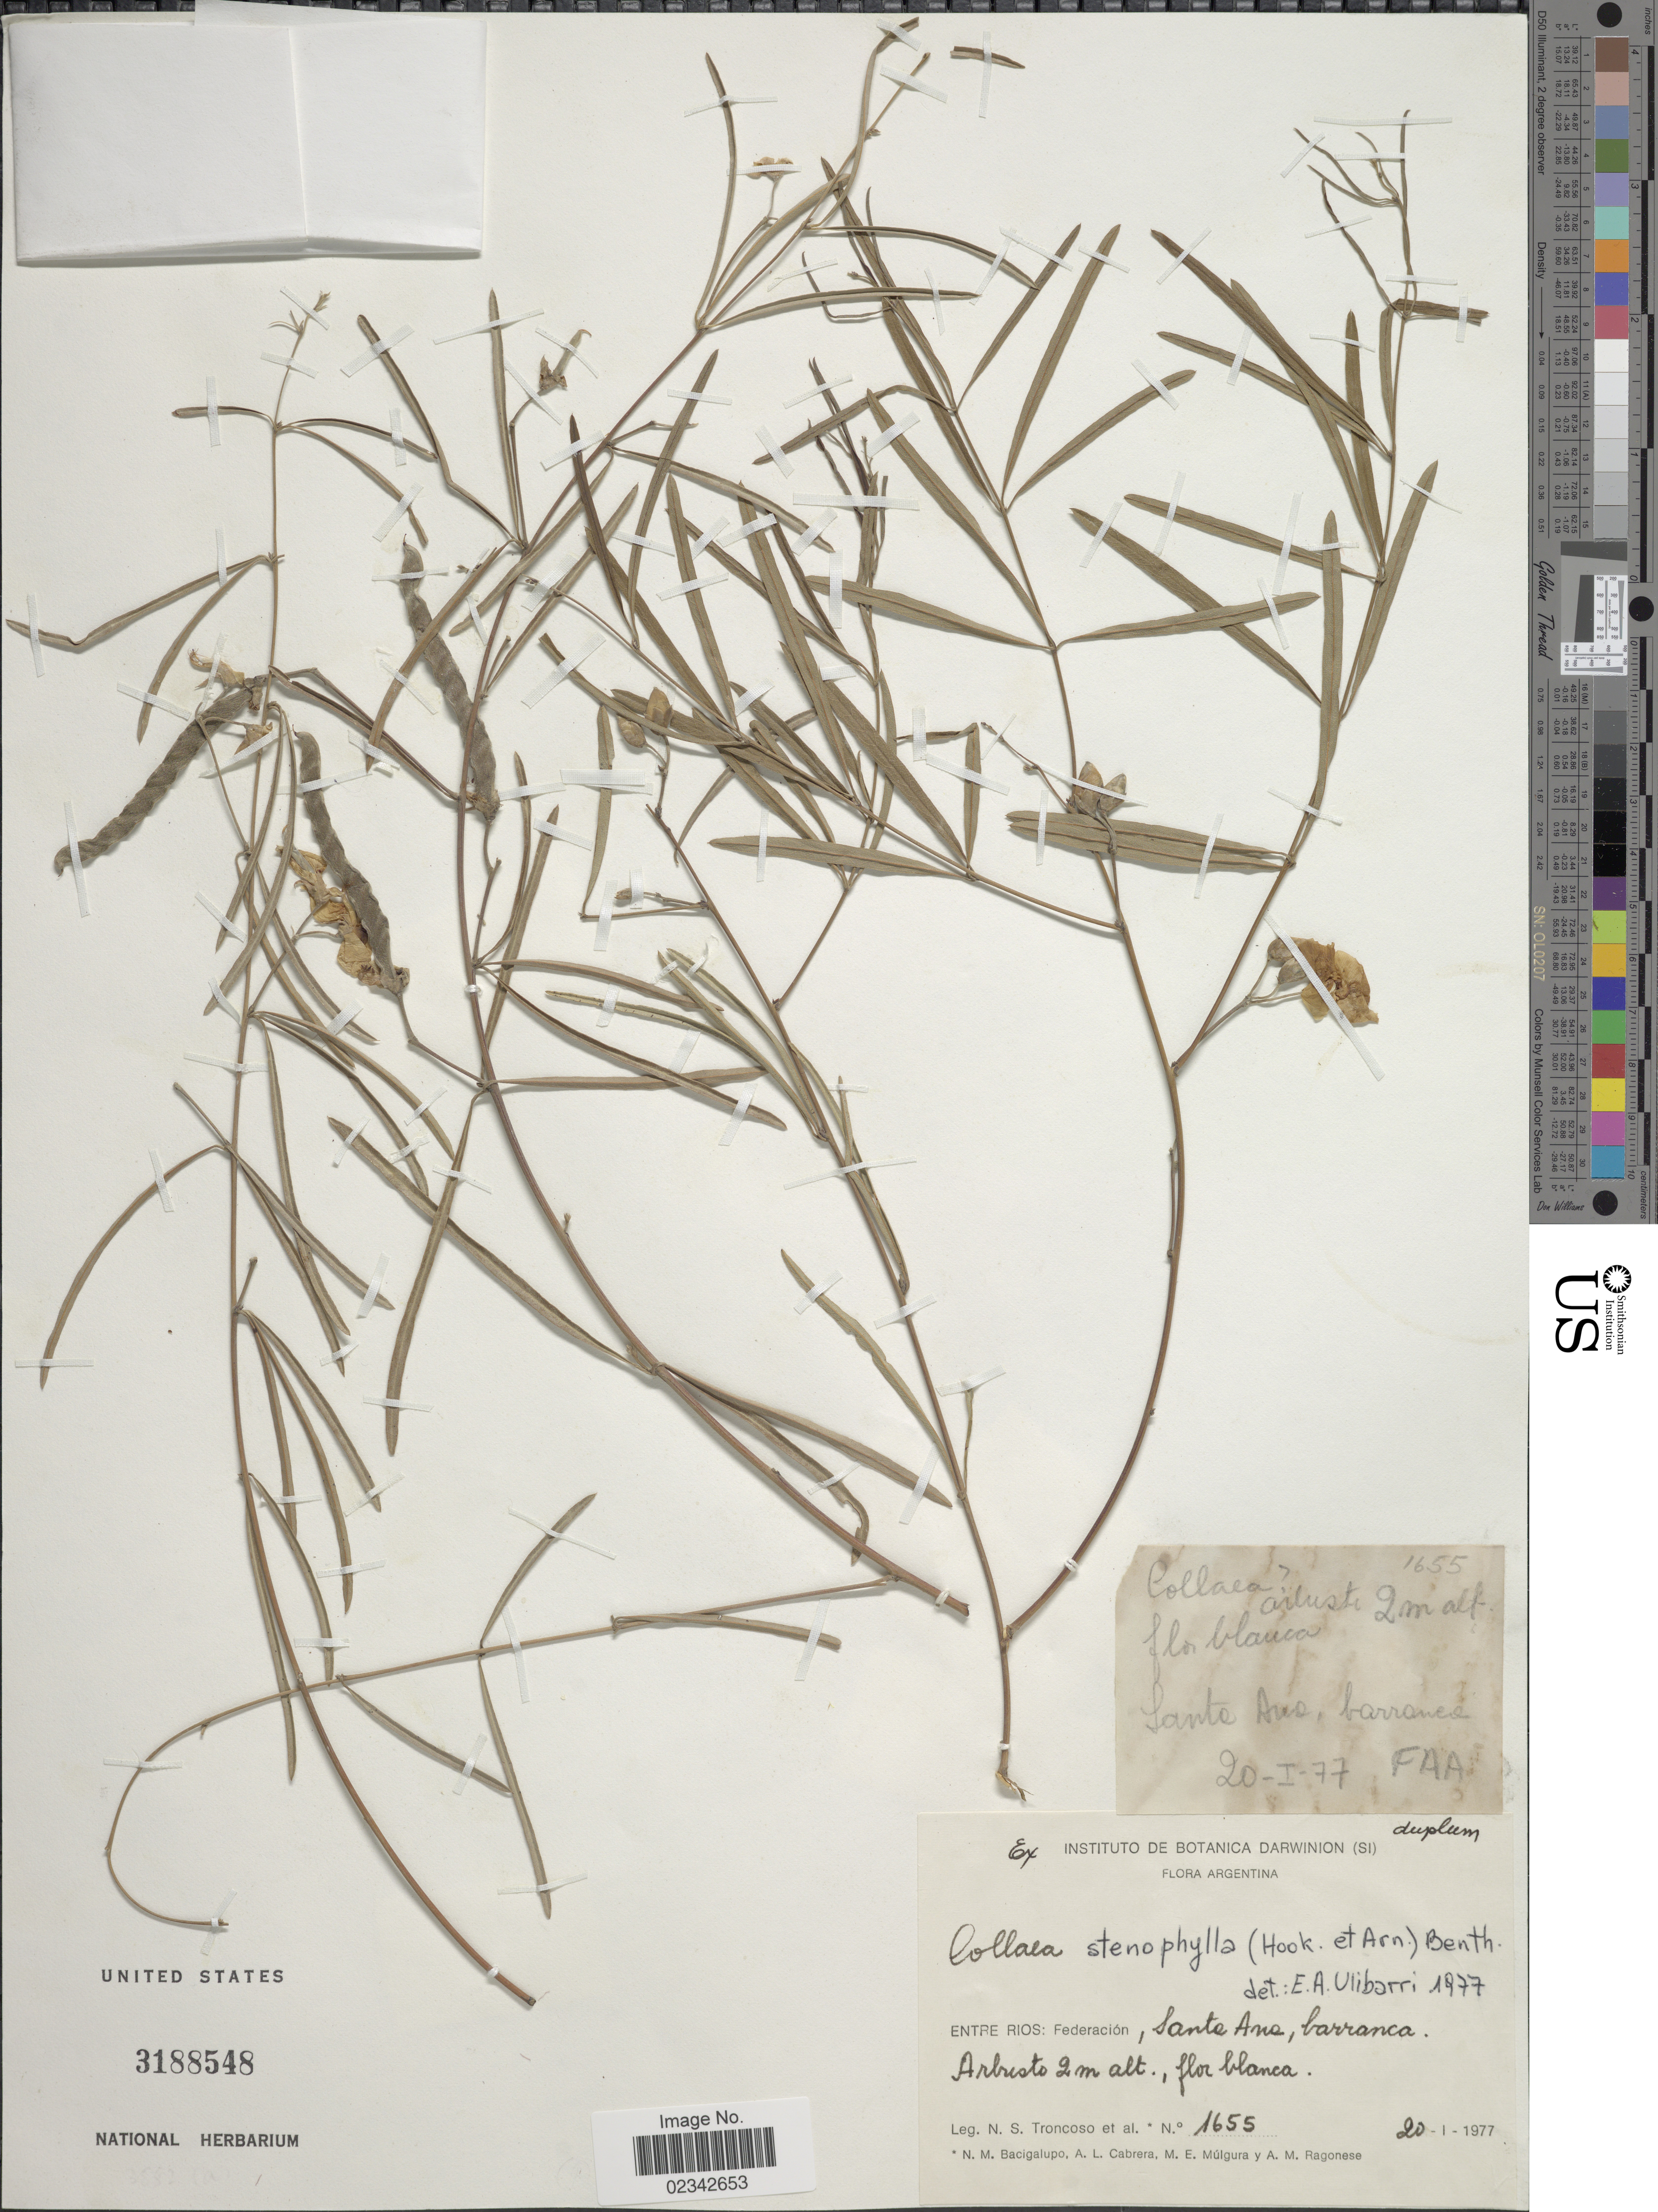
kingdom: Plantae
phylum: Tracheophyta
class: Magnoliopsida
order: Fabales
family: Fabaceae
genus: Collaea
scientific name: Collaea stenophylla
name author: (Hook. & Arn.) Benth.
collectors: N. M. Bacigalupo, A. L. Cabrera, M. E. Múlgura & A. Ragonese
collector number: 1655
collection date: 1977-01-20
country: Argentina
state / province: Entre Rios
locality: Federacion, Sant Ane, barranca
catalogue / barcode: US 3188548